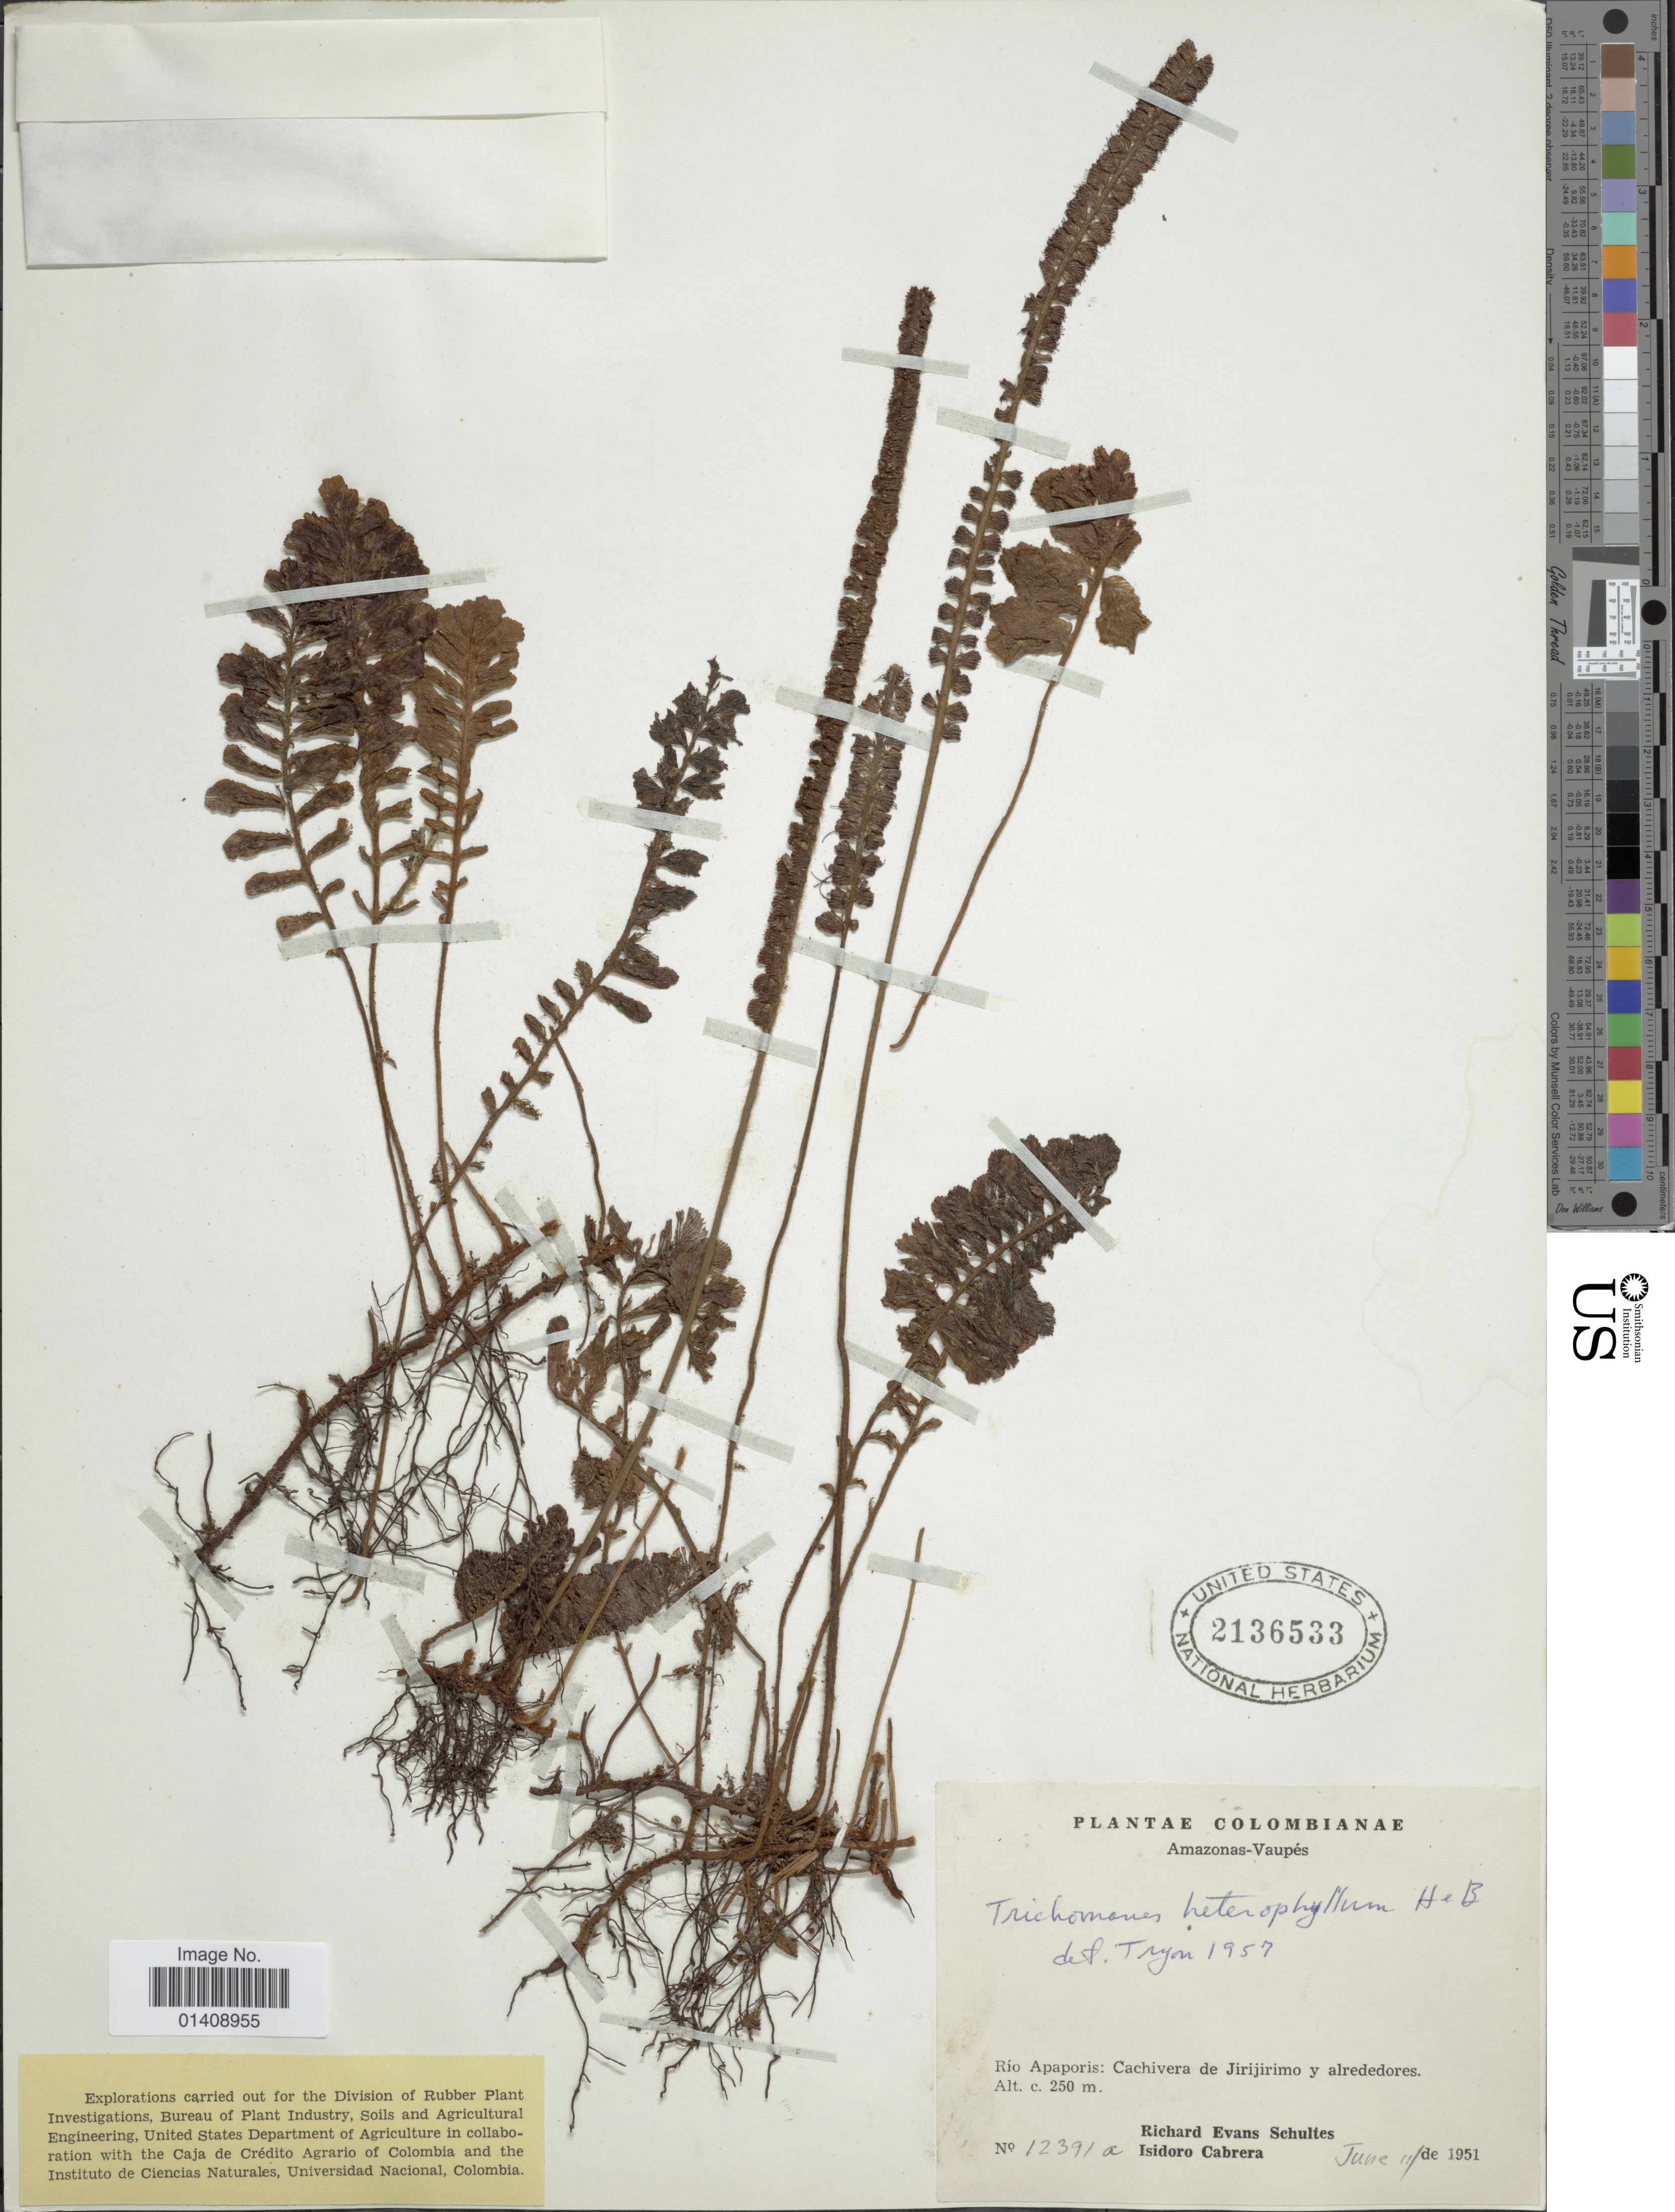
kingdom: Plantae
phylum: Tracheophyta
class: Polypodiopsida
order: Hymenophyllales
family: Hymenophyllaceae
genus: Trichomanes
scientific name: Trichomanes humboldtii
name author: (Bosch) Lellinger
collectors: R. E. Schultes & I. Cabrera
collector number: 12391 a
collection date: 1951-06-11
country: Colombia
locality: Amazonas- Vaupés: Rio Apaporis: Cachivera de Jirijirimo y alrededores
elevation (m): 250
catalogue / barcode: US 2136533